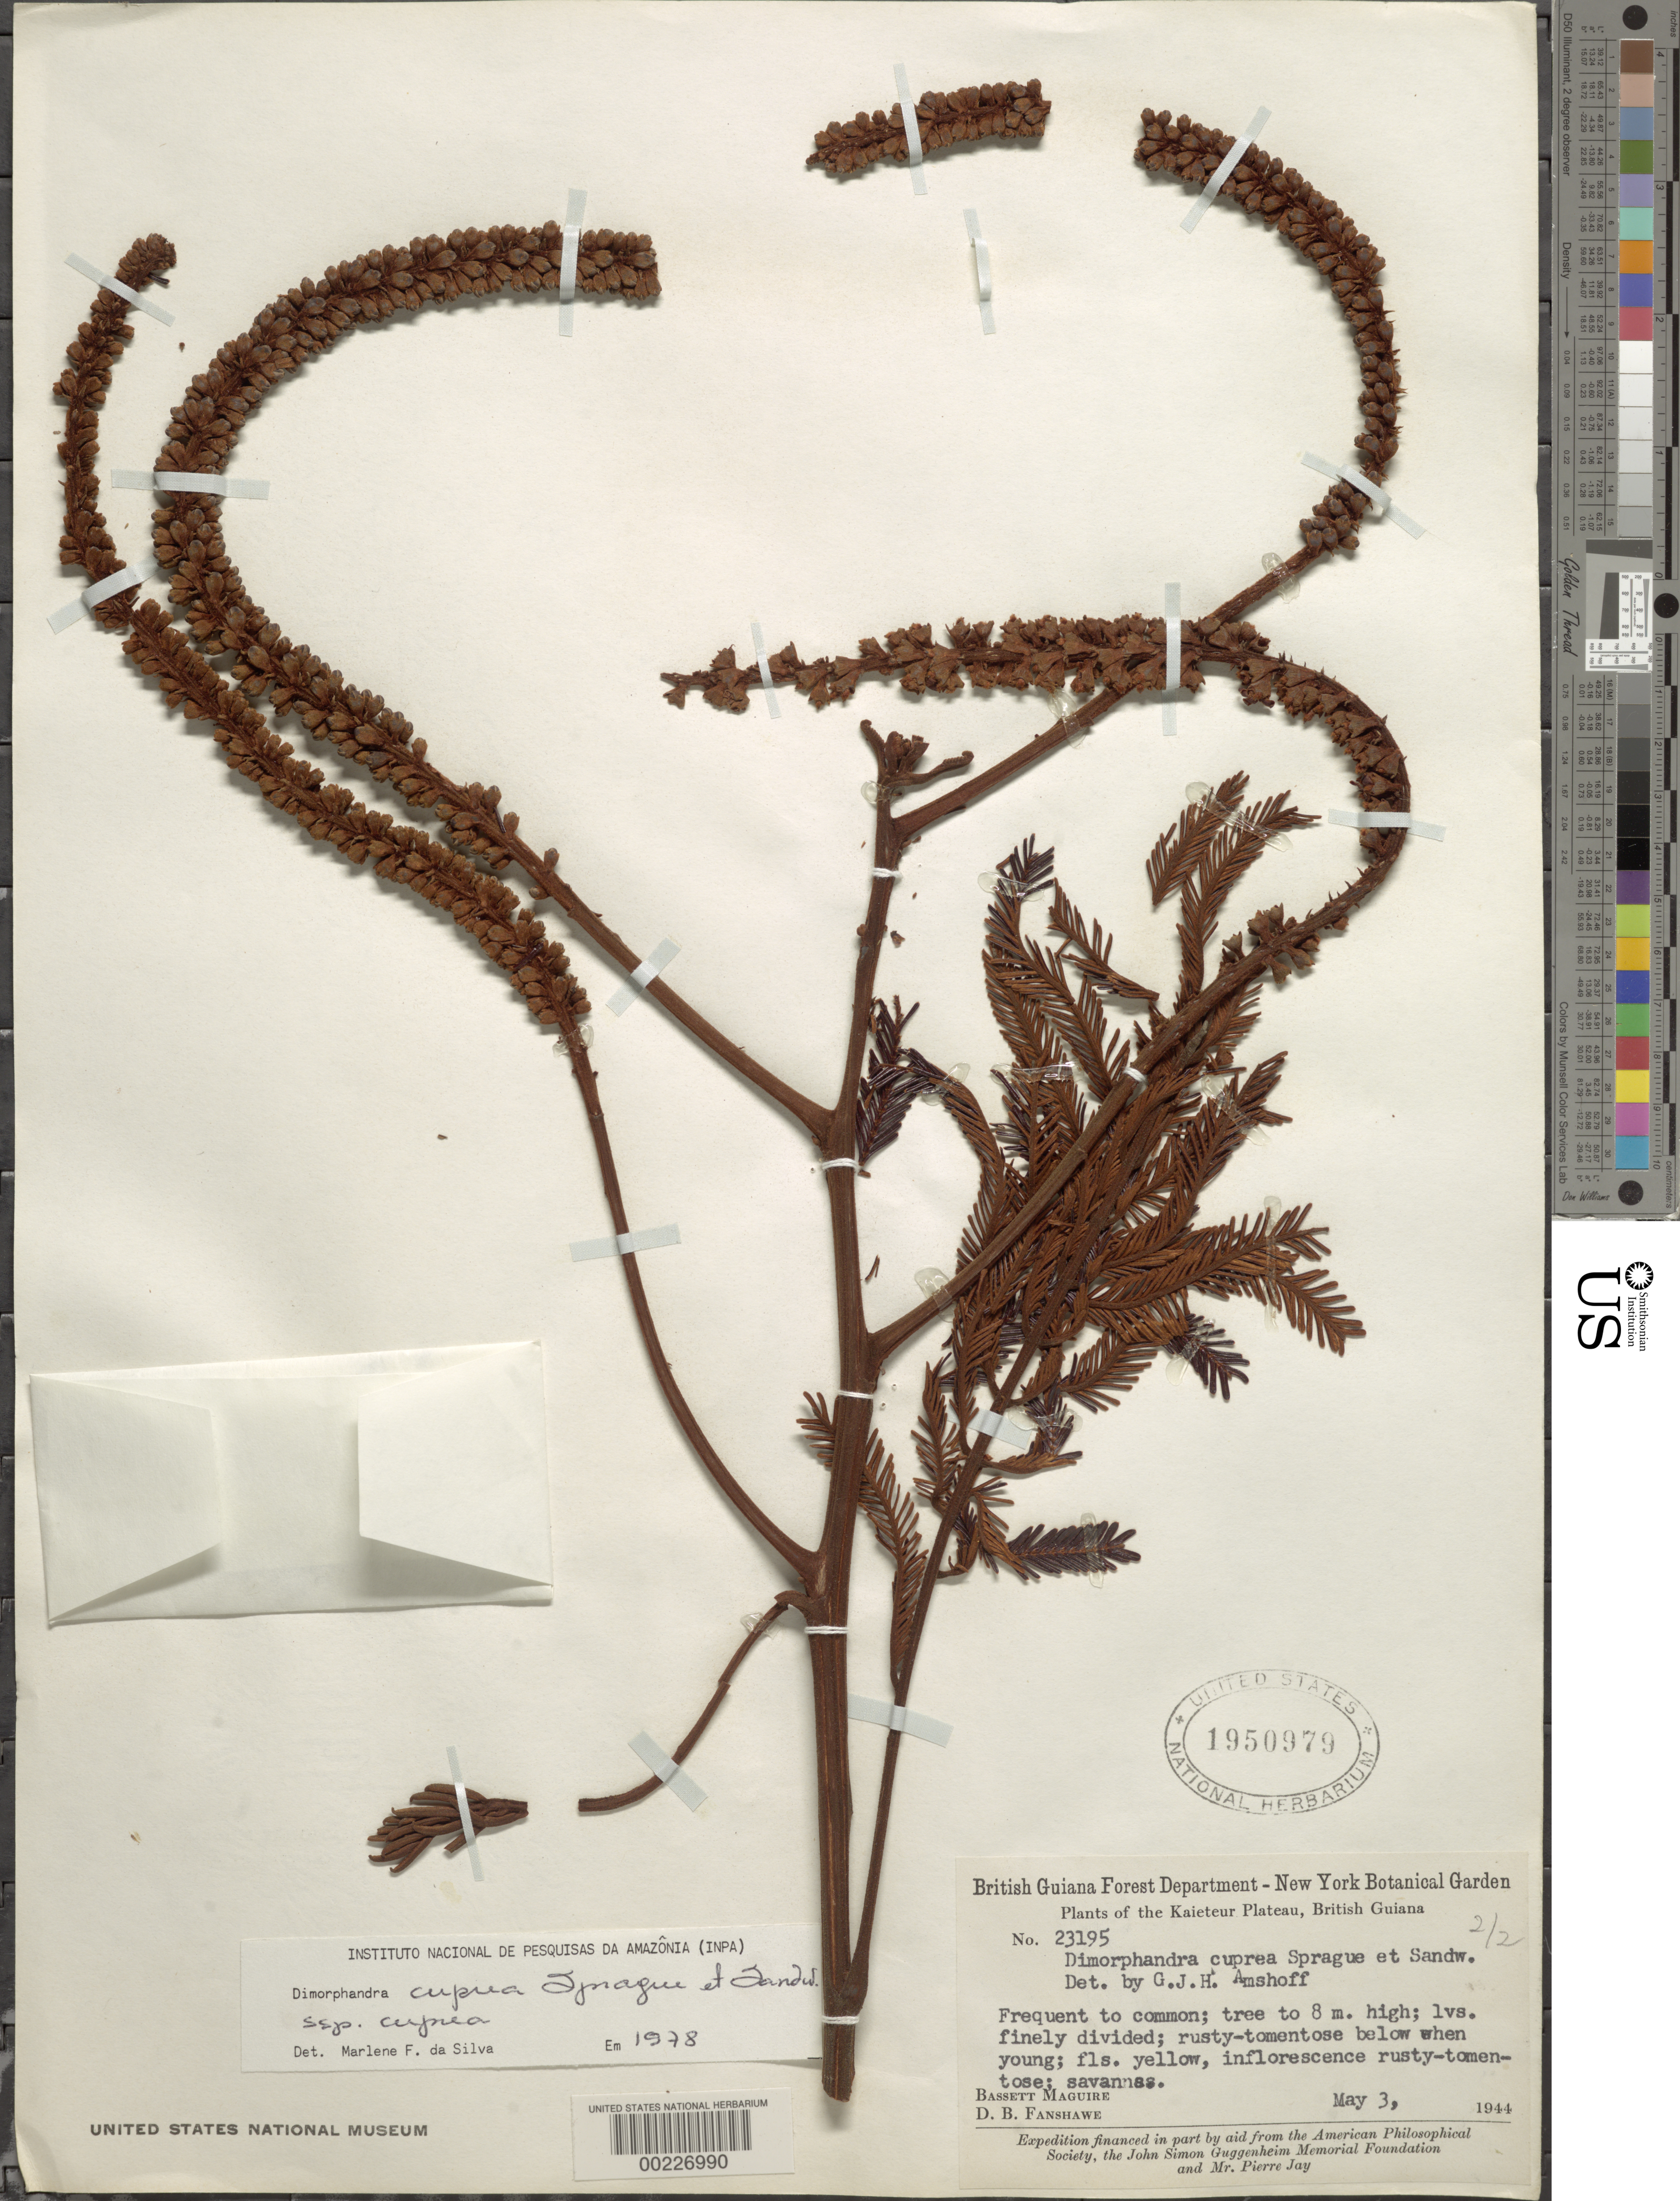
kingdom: Plantae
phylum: Tracheophyta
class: Magnoliopsida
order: Fabales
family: Fabaceae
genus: Dimorphandra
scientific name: Dimorphandra cuprea subsp. cuprea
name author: Sprague & Sandwith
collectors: B. Maguire & D. B. Fanshawe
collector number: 23195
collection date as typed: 03 May 1944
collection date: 1944-05-03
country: Guyana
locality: Kaieteur Plateau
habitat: Savannas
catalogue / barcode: US 1950979